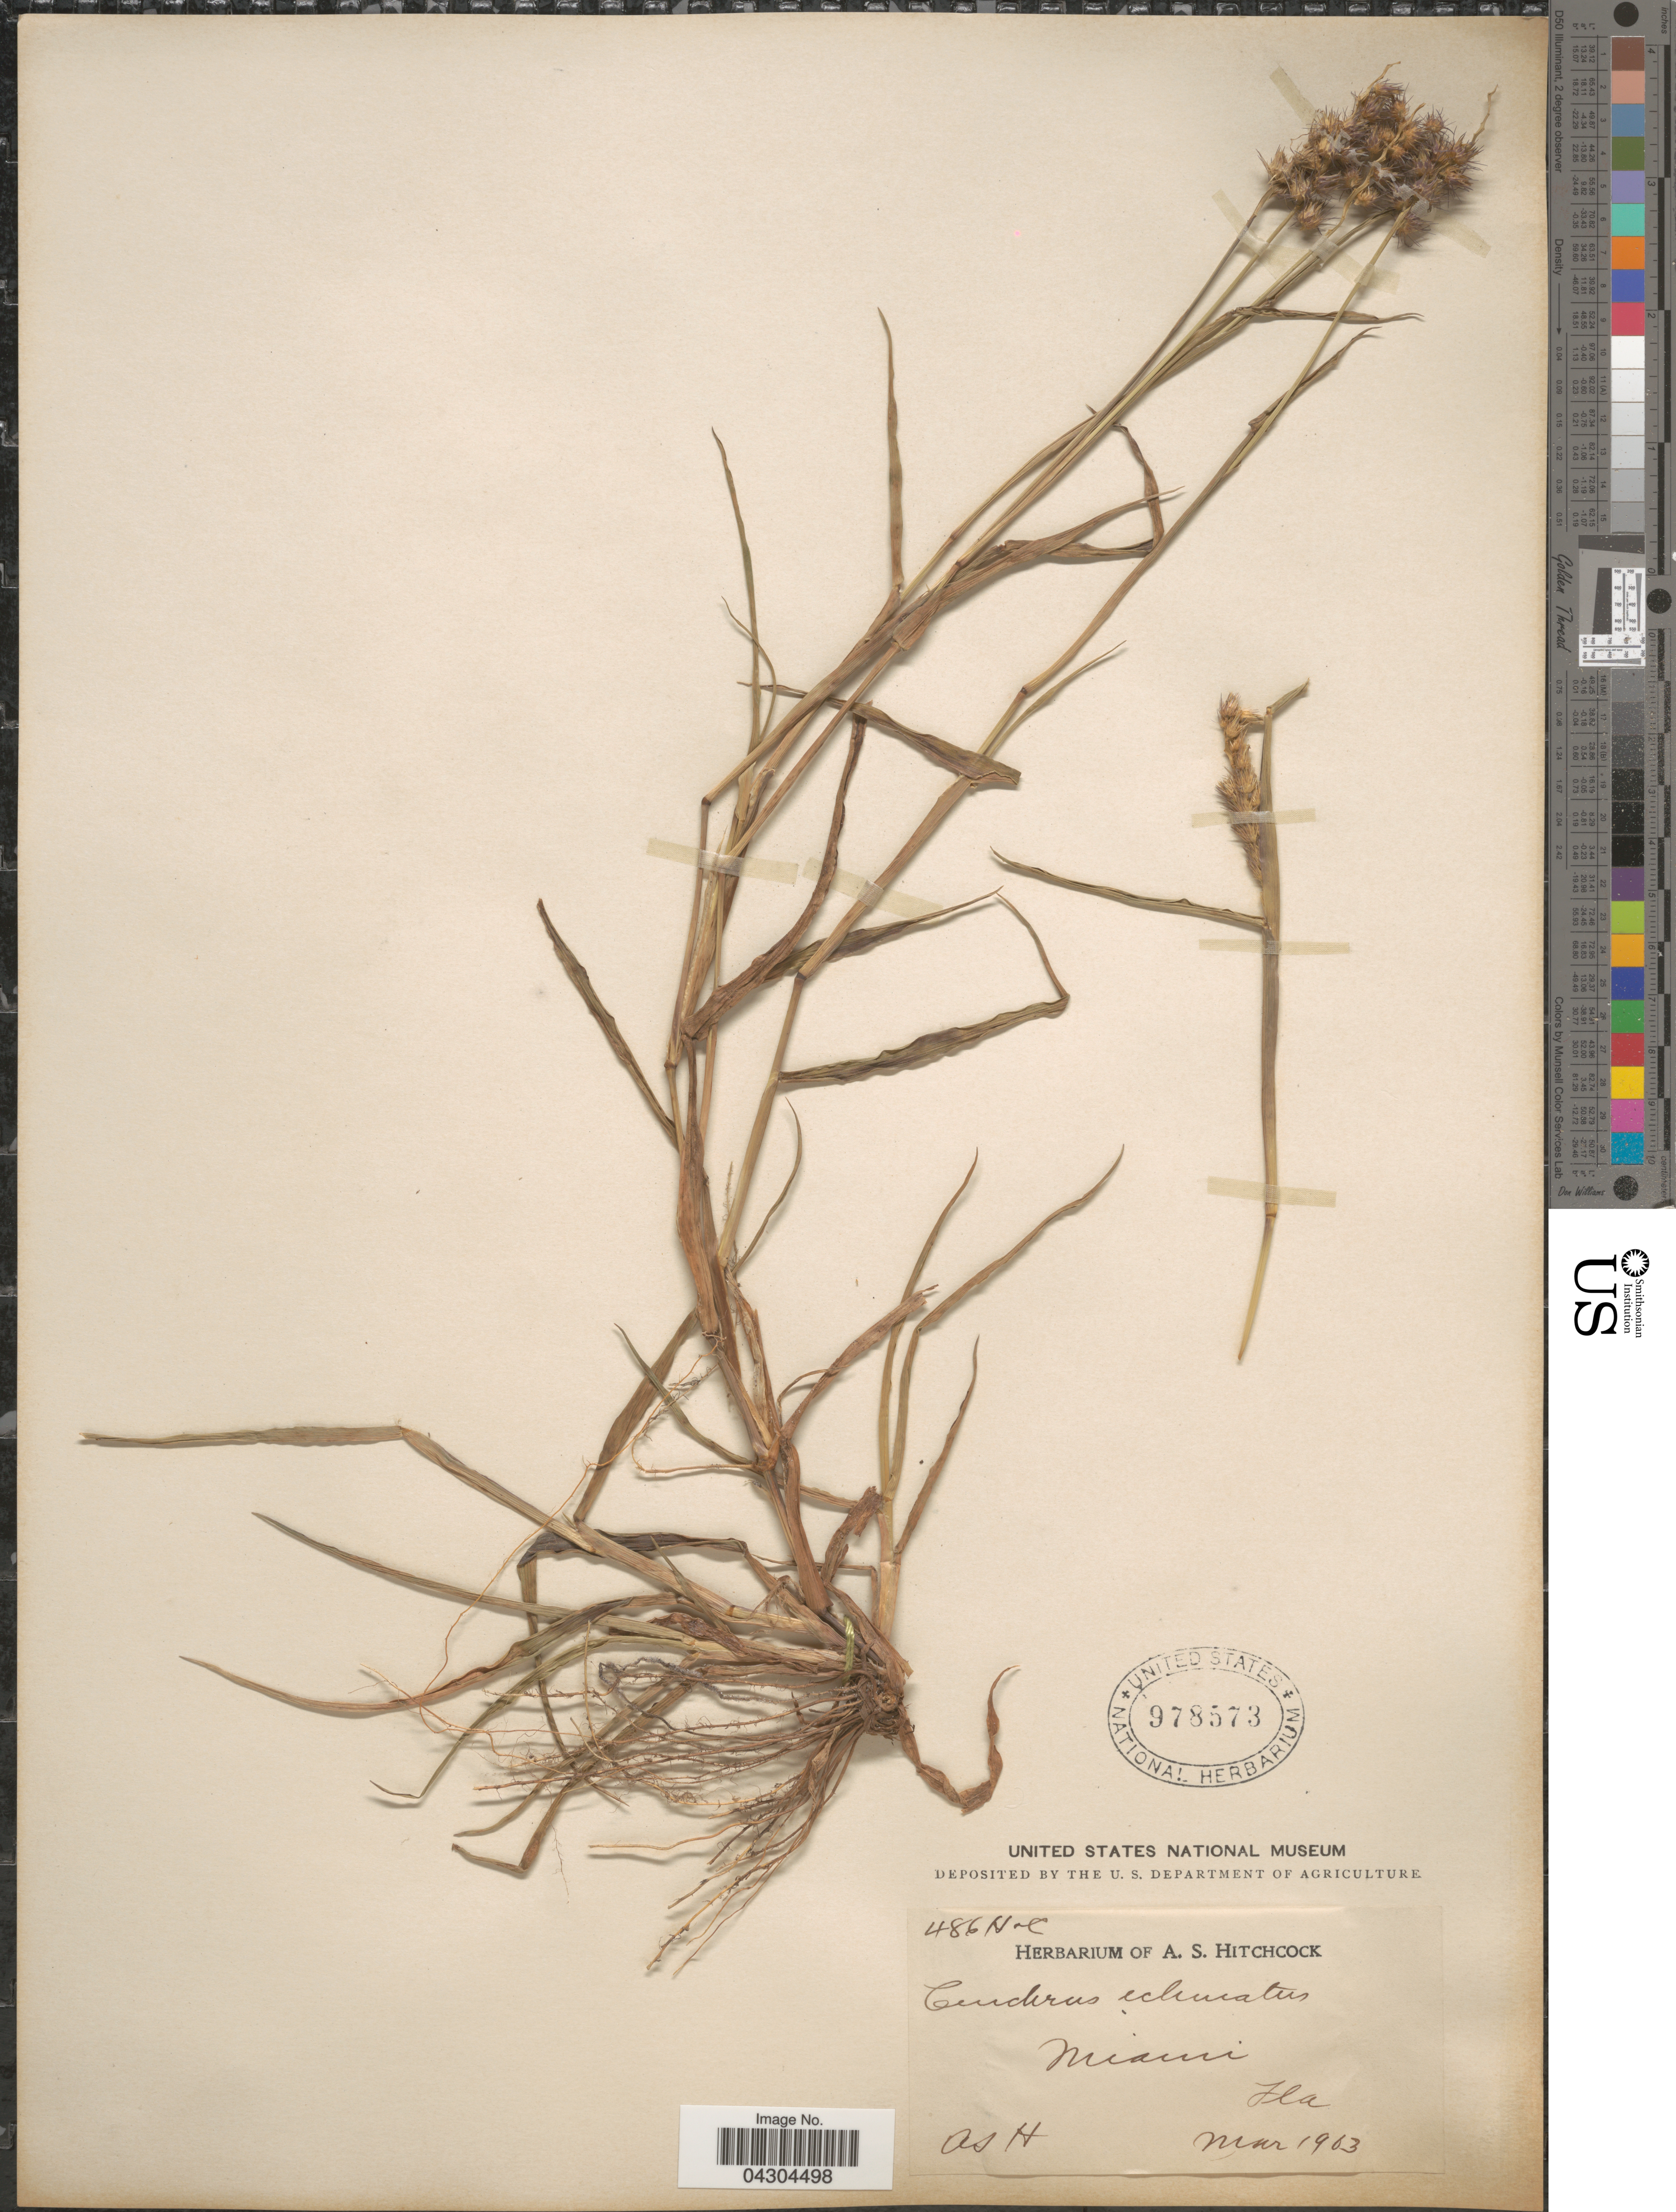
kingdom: Plantae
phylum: Tracheophyta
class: Liliopsida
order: Poales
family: Poaceae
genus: Cenchrus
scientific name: Cenchrus echinatus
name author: L.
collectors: A. S. Hitchcock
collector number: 486Hol*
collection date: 1963-03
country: United States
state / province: Florida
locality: Miami.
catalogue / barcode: US 978573